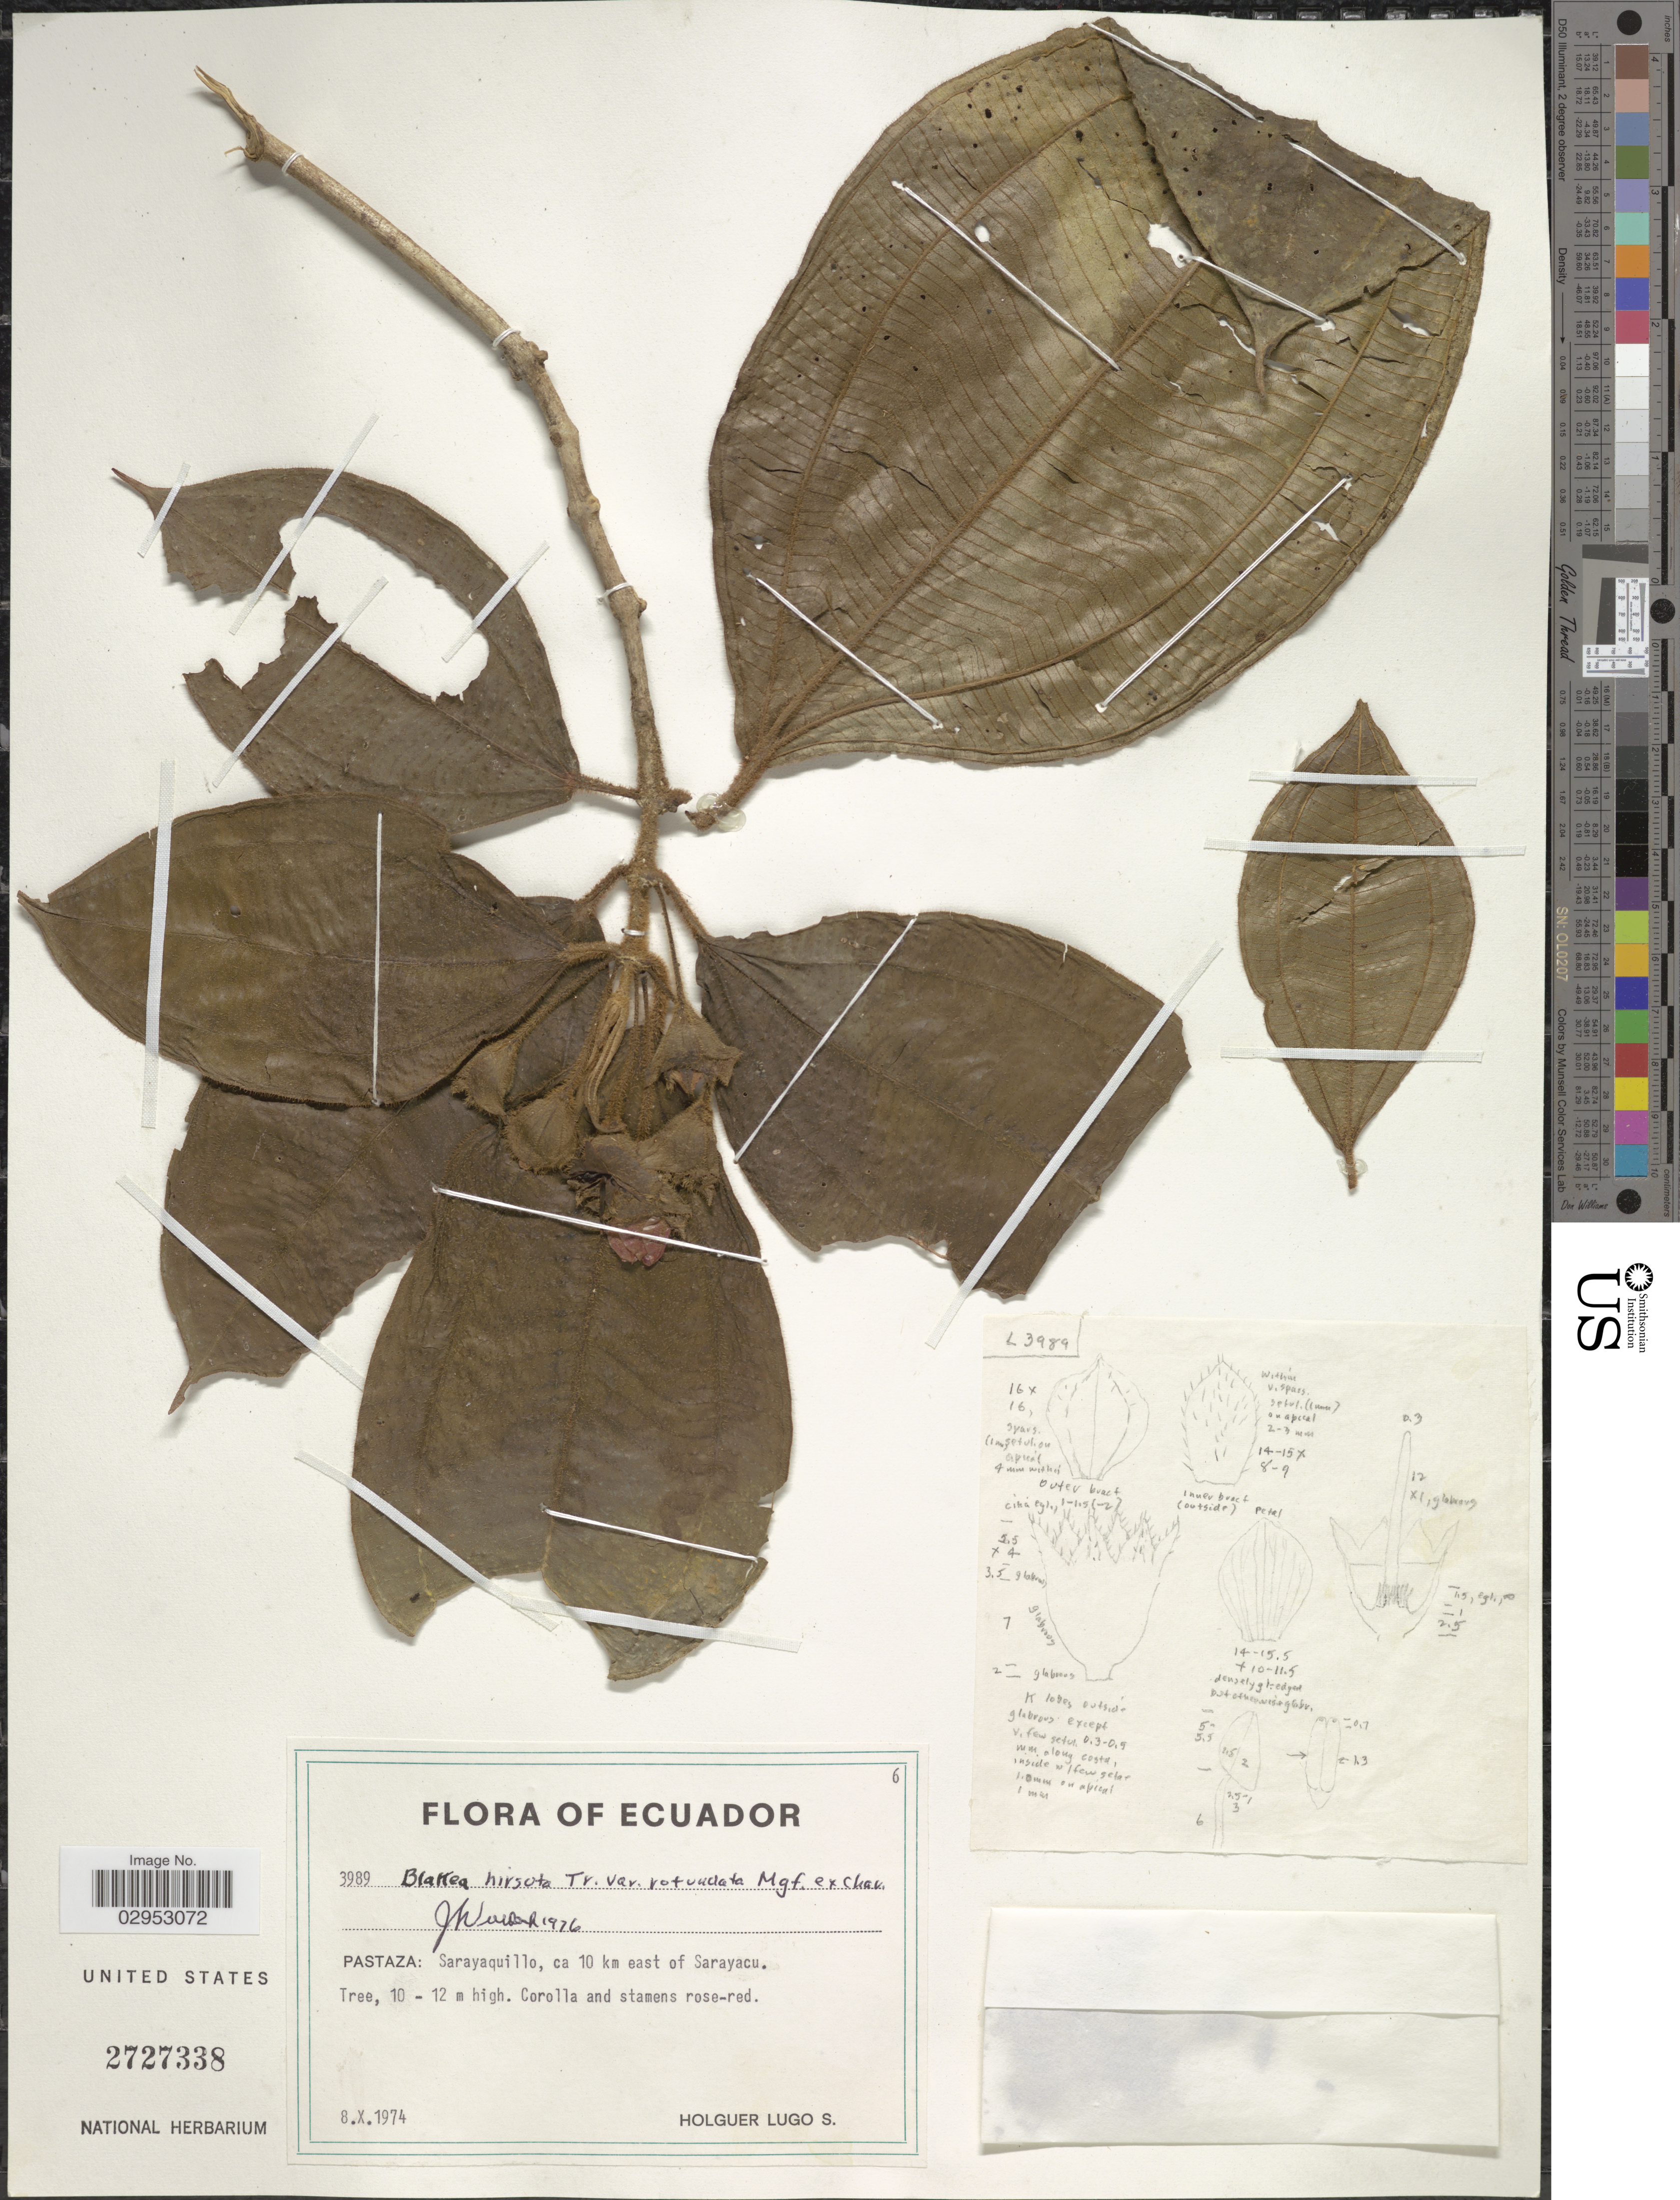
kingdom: Plantae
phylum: Tracheophyta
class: Magnoliopsida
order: Myrtales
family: Melastomataceae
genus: Blakea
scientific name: Blakea hirsuta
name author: O. Berg ex Triana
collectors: H. Lugo S.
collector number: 3989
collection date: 1974-10-08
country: Ecuador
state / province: Pastaza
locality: Saraquillo, ca 10 km east of Sarayacu.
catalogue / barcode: US 2727338